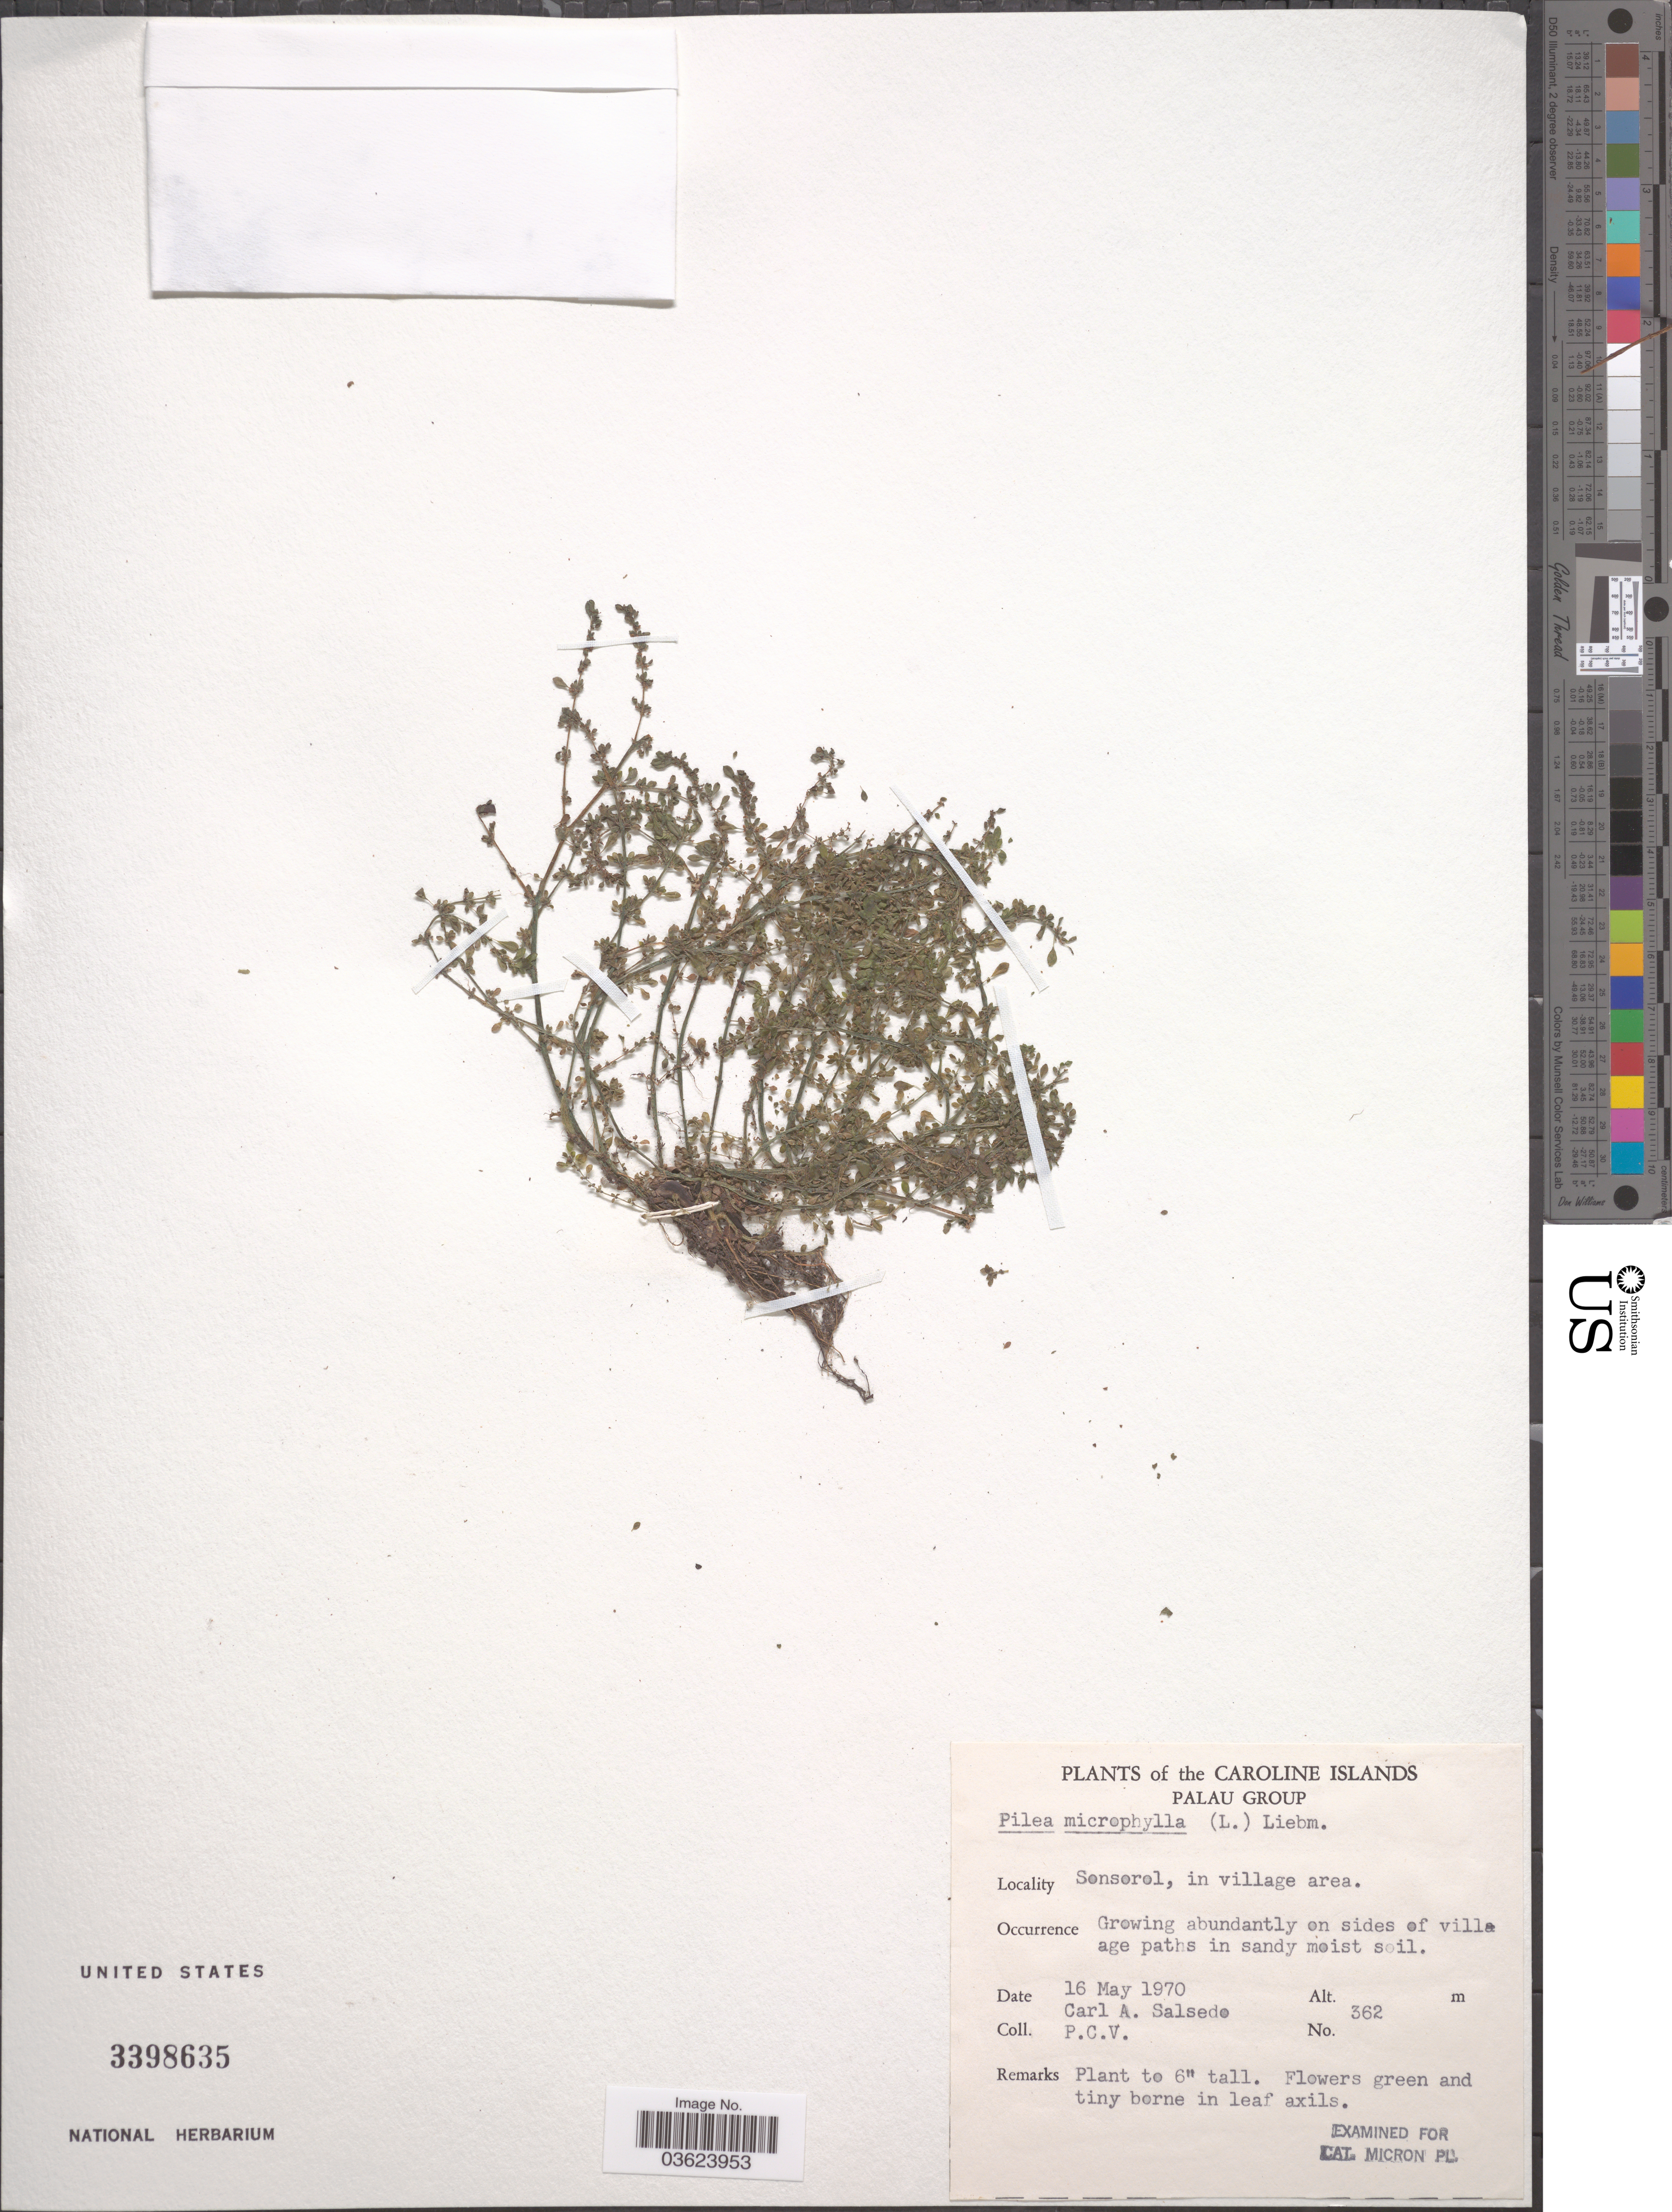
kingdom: Plantae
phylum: Tracheophyta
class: Magnoliopsida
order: Rosales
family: Urticaceae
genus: Pilea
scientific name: Pilea microphylla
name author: (L.) Liebm.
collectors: C.A. Salsedo & P.C.V.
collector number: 362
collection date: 1970-05-16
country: Palau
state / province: Belau Outliers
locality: The Caroline Islands. Palau Group. Sonsorol, in village area.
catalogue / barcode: US 3398635